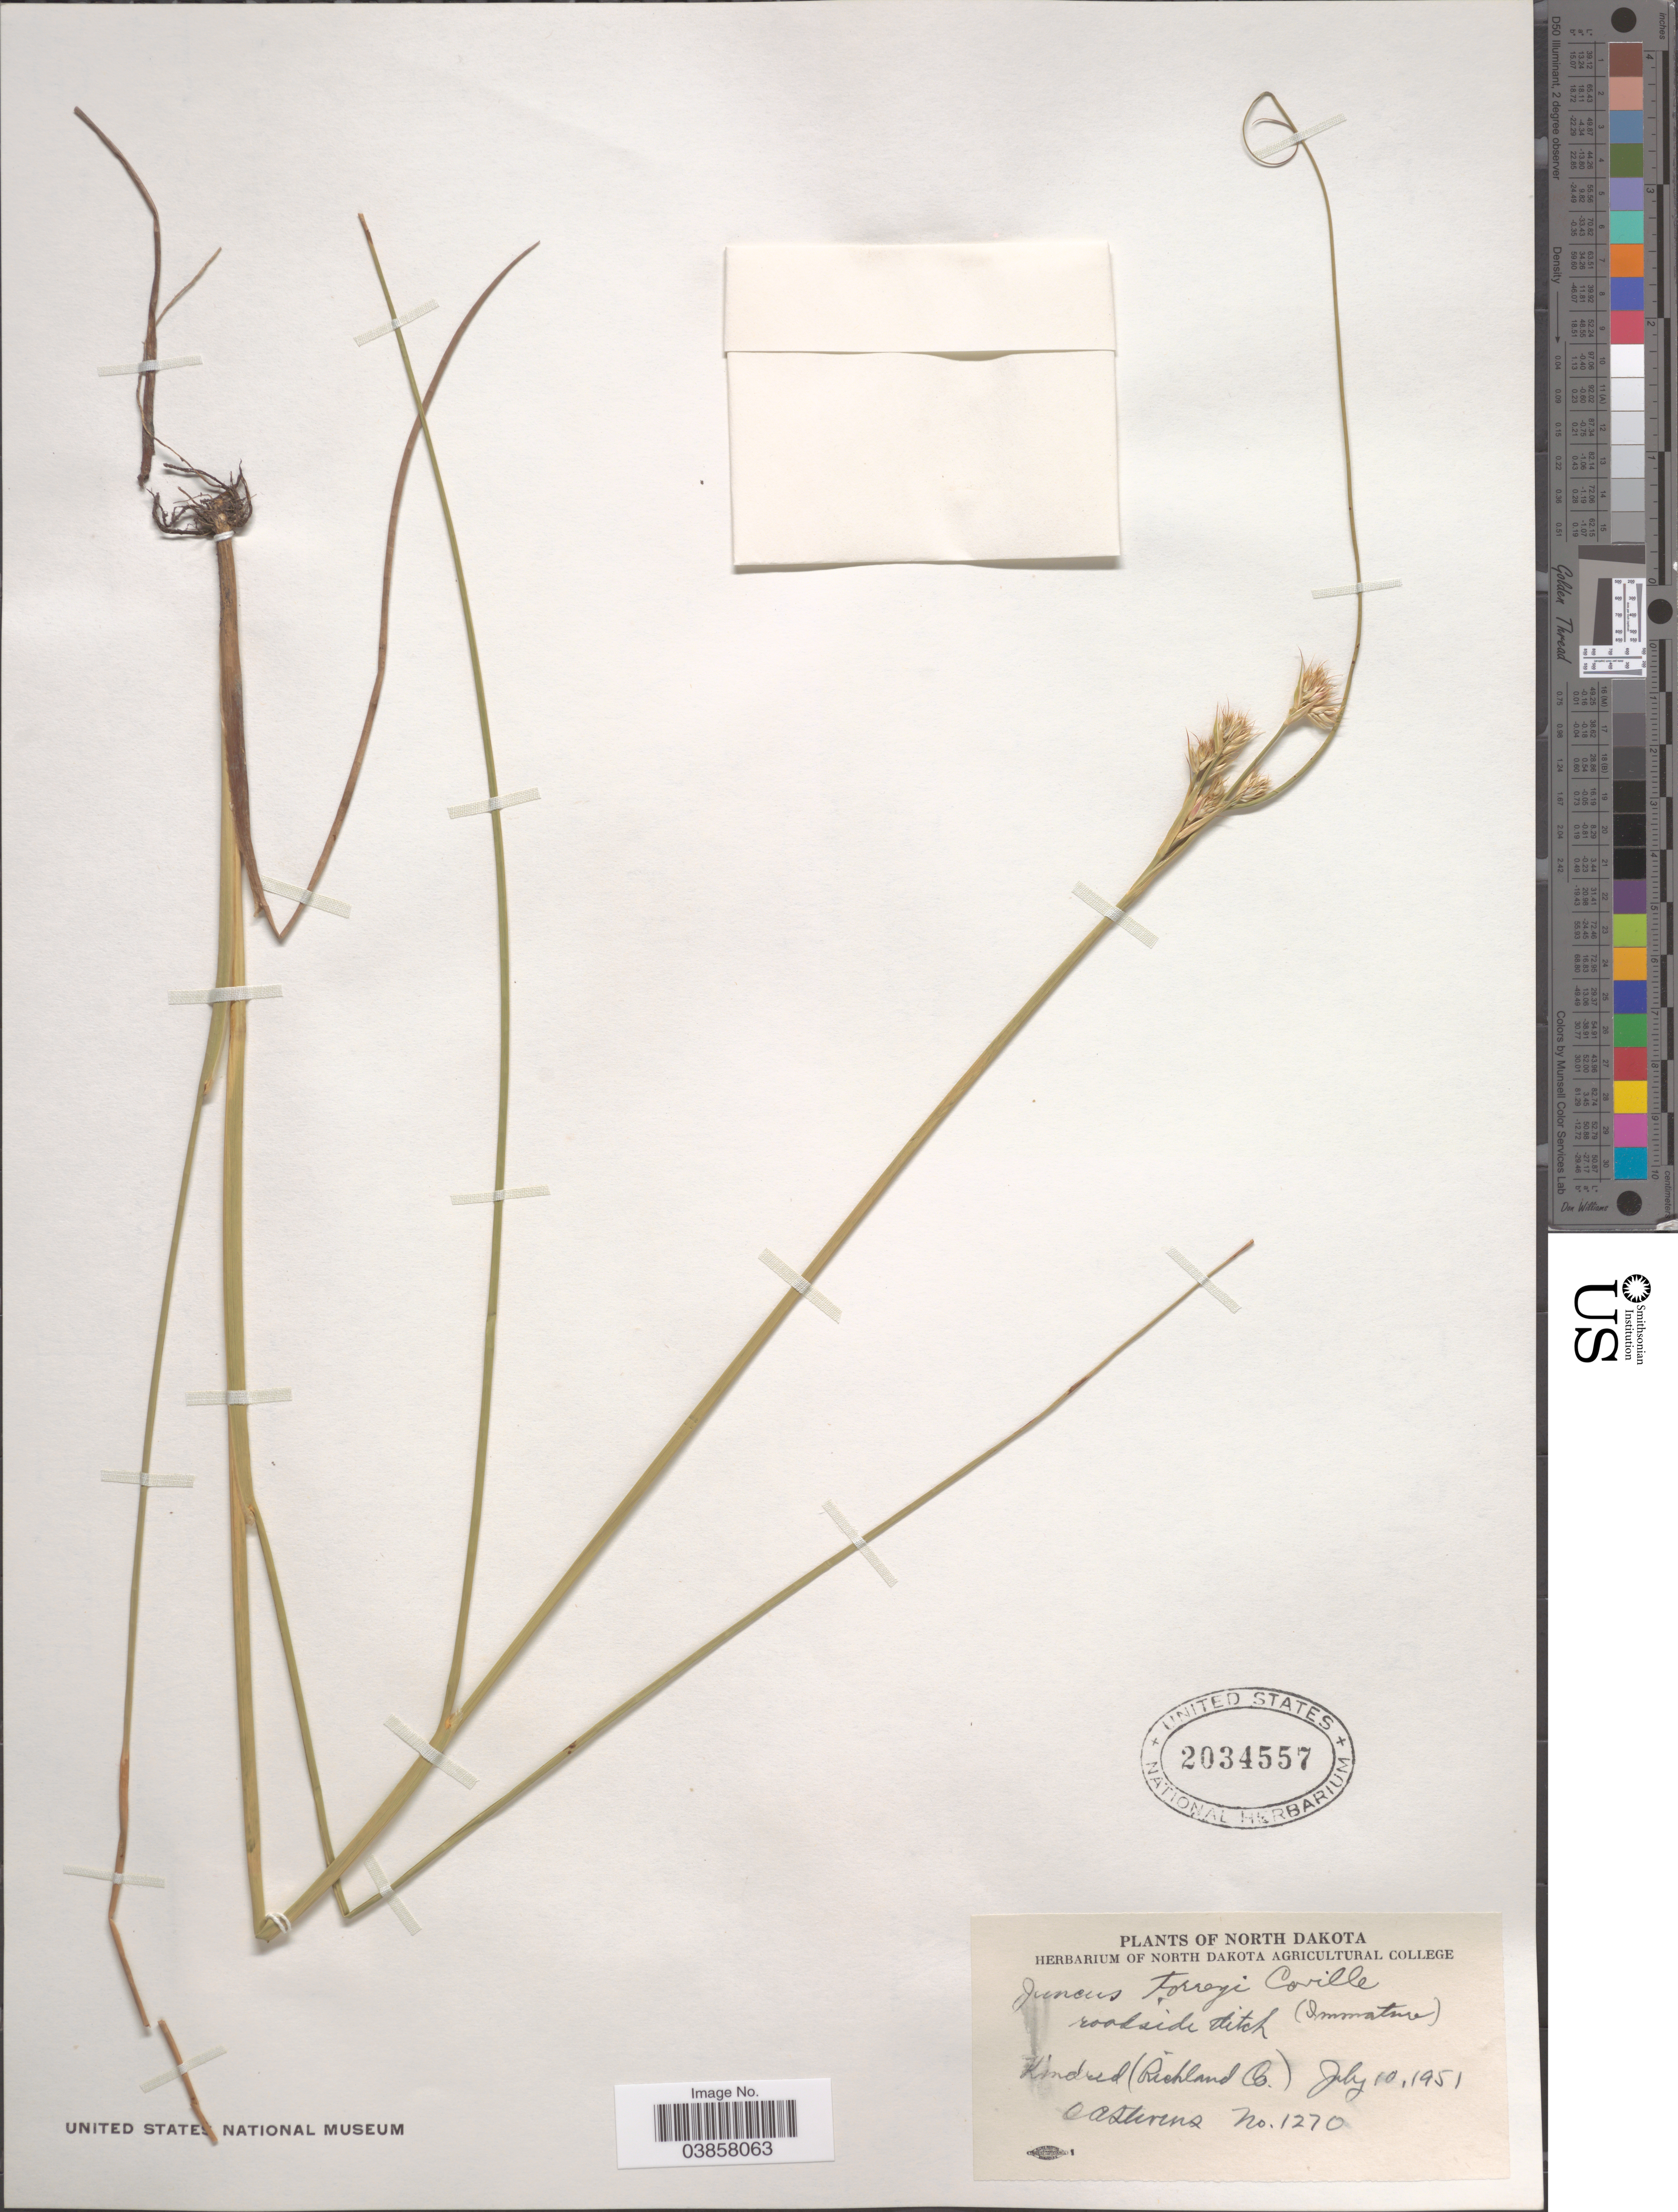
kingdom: Plantae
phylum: Tracheophyta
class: Liliopsida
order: Poales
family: Juncaceae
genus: Juncus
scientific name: Juncus torreyi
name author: Coville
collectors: O. A. Stevens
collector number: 1270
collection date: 1951-07-10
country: United States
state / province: North Dakota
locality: Roadside ditch. Kindred (Richland Co.).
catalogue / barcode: US 2034557